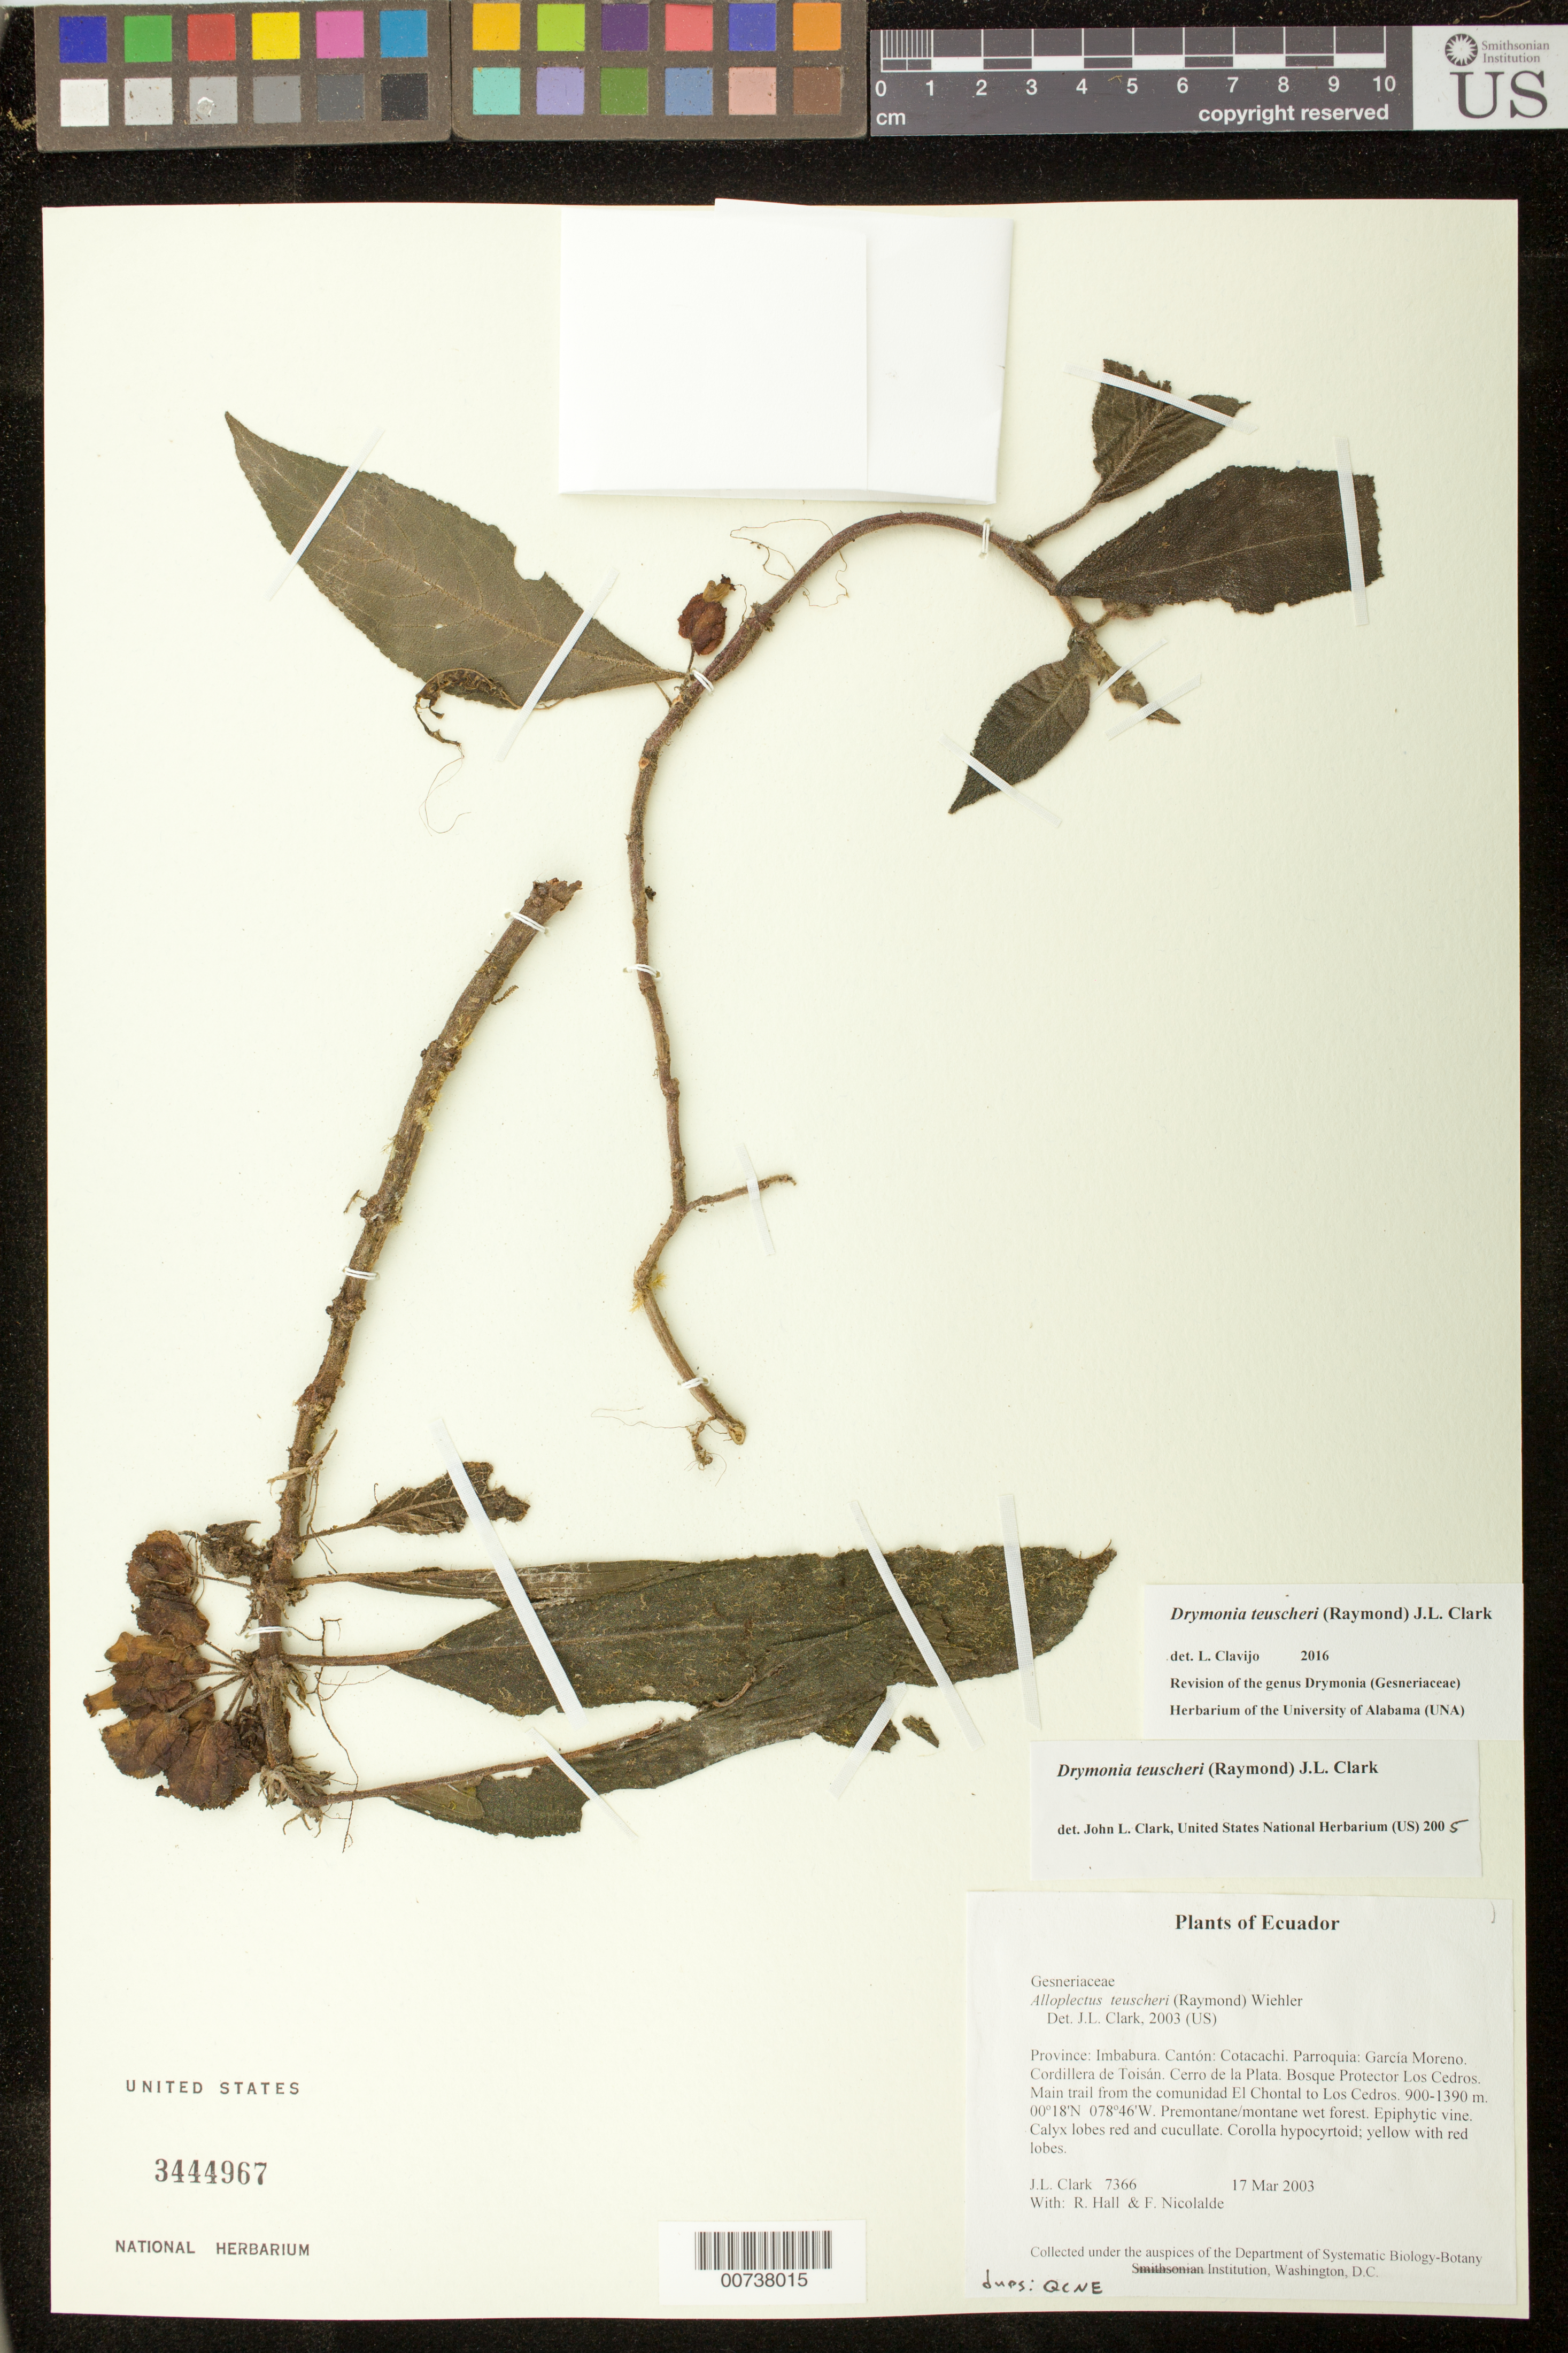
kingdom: Plantae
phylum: Tracheophyta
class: Magnoliopsida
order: Lamiales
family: Gesneriaceae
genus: Drymonia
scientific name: Drymonia teuscheri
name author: (Raymond) J.L. Clark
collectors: J. L. Clark, R. Hall & F. Nicolalde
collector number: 7366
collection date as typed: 17 Mar 2003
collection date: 2003-03-17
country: Ecuador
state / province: Imbabura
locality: Cotacachi. Parroquia: García Moreno. Cordillera de Toisán. Cerro de la Plata. Bosque Protector Los Cedros. Main trail from the comunidad El Chontal to Los Cedros.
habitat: Premontane/montane wet forest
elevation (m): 900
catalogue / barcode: US 3444967